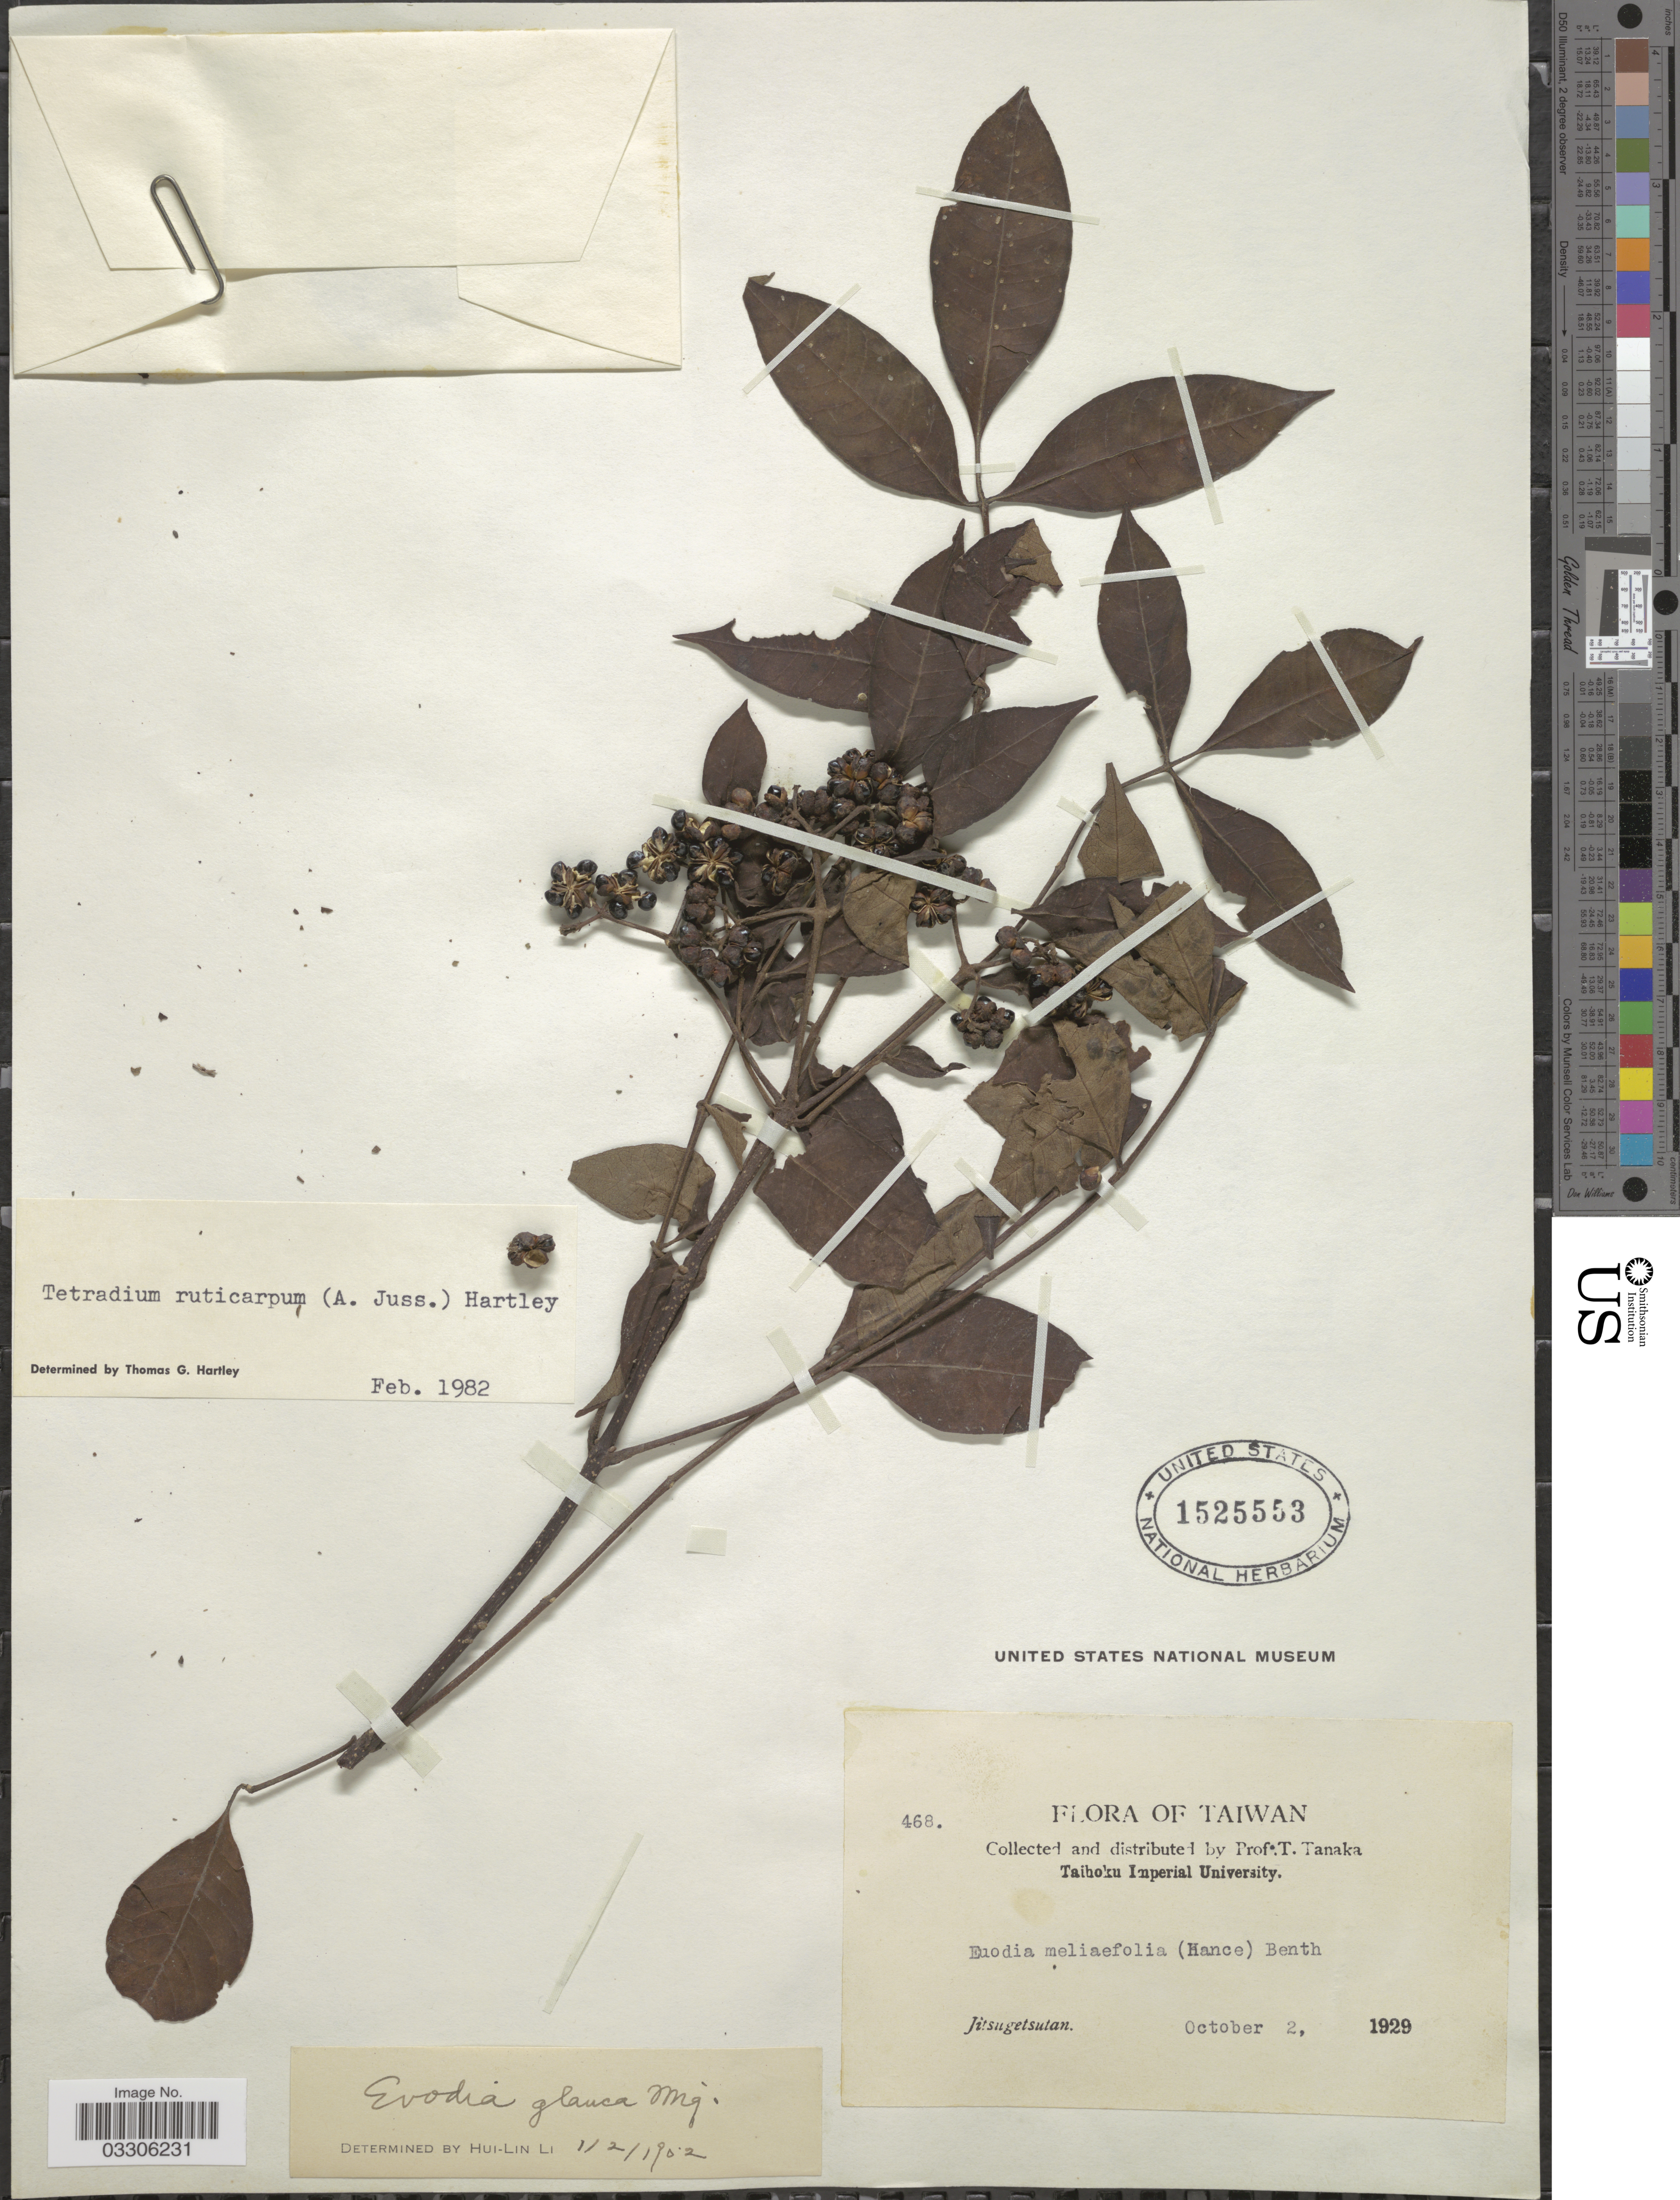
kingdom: Plantae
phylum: Tracheophyta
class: Magnoliopsida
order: Sapindales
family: Rutaceae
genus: Tetradium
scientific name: Tetradium ruticarpum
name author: (A. Juss.) T.G. Hartley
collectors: T. Tanaka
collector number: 468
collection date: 1929-10-02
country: Taiwan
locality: Jitsugetsutan.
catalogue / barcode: US 1525553